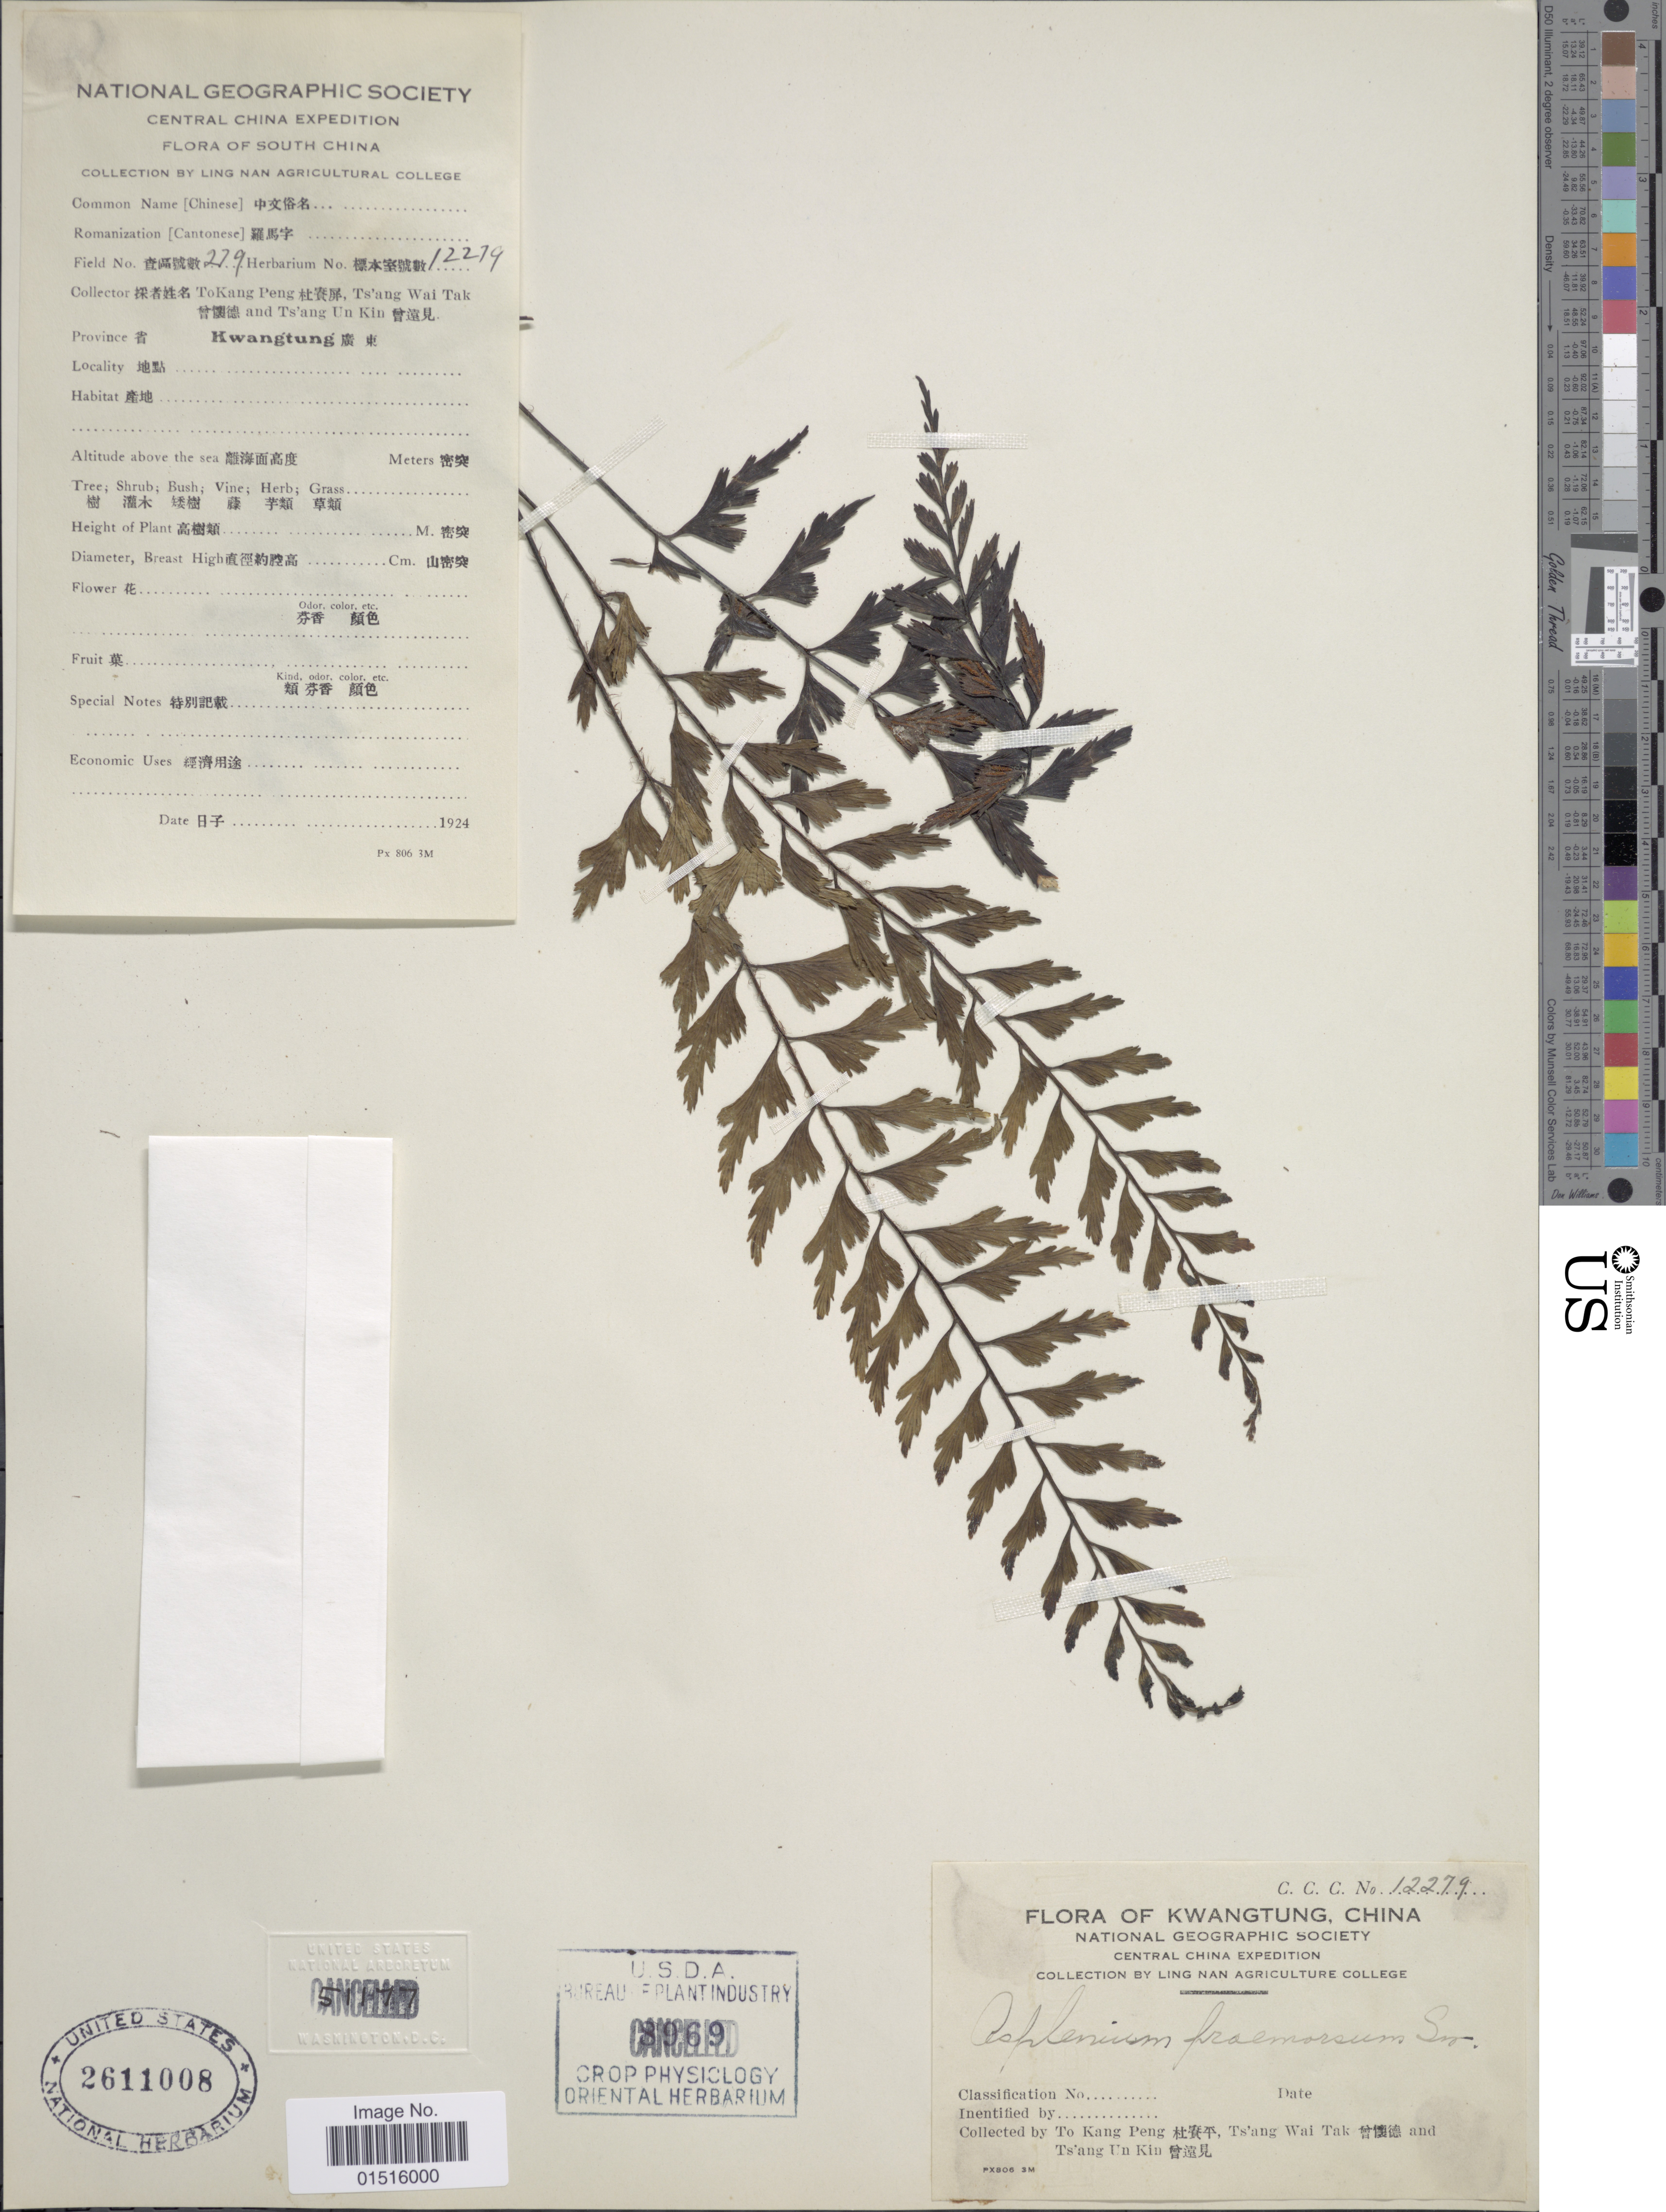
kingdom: Plantae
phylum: Tracheophyta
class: Polypodiopsida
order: Polypodiales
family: Aspleniaceae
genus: Asplenium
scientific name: Asplenium yoshinagae var. planicaule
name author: (Wall. ex Mett.) C.V. Morton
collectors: T. K. Peng, W. T. Tsang & U. K. Tsang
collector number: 279/12279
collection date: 1924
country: China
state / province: Guangdong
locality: Kwangtung, South China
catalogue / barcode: US 2611008